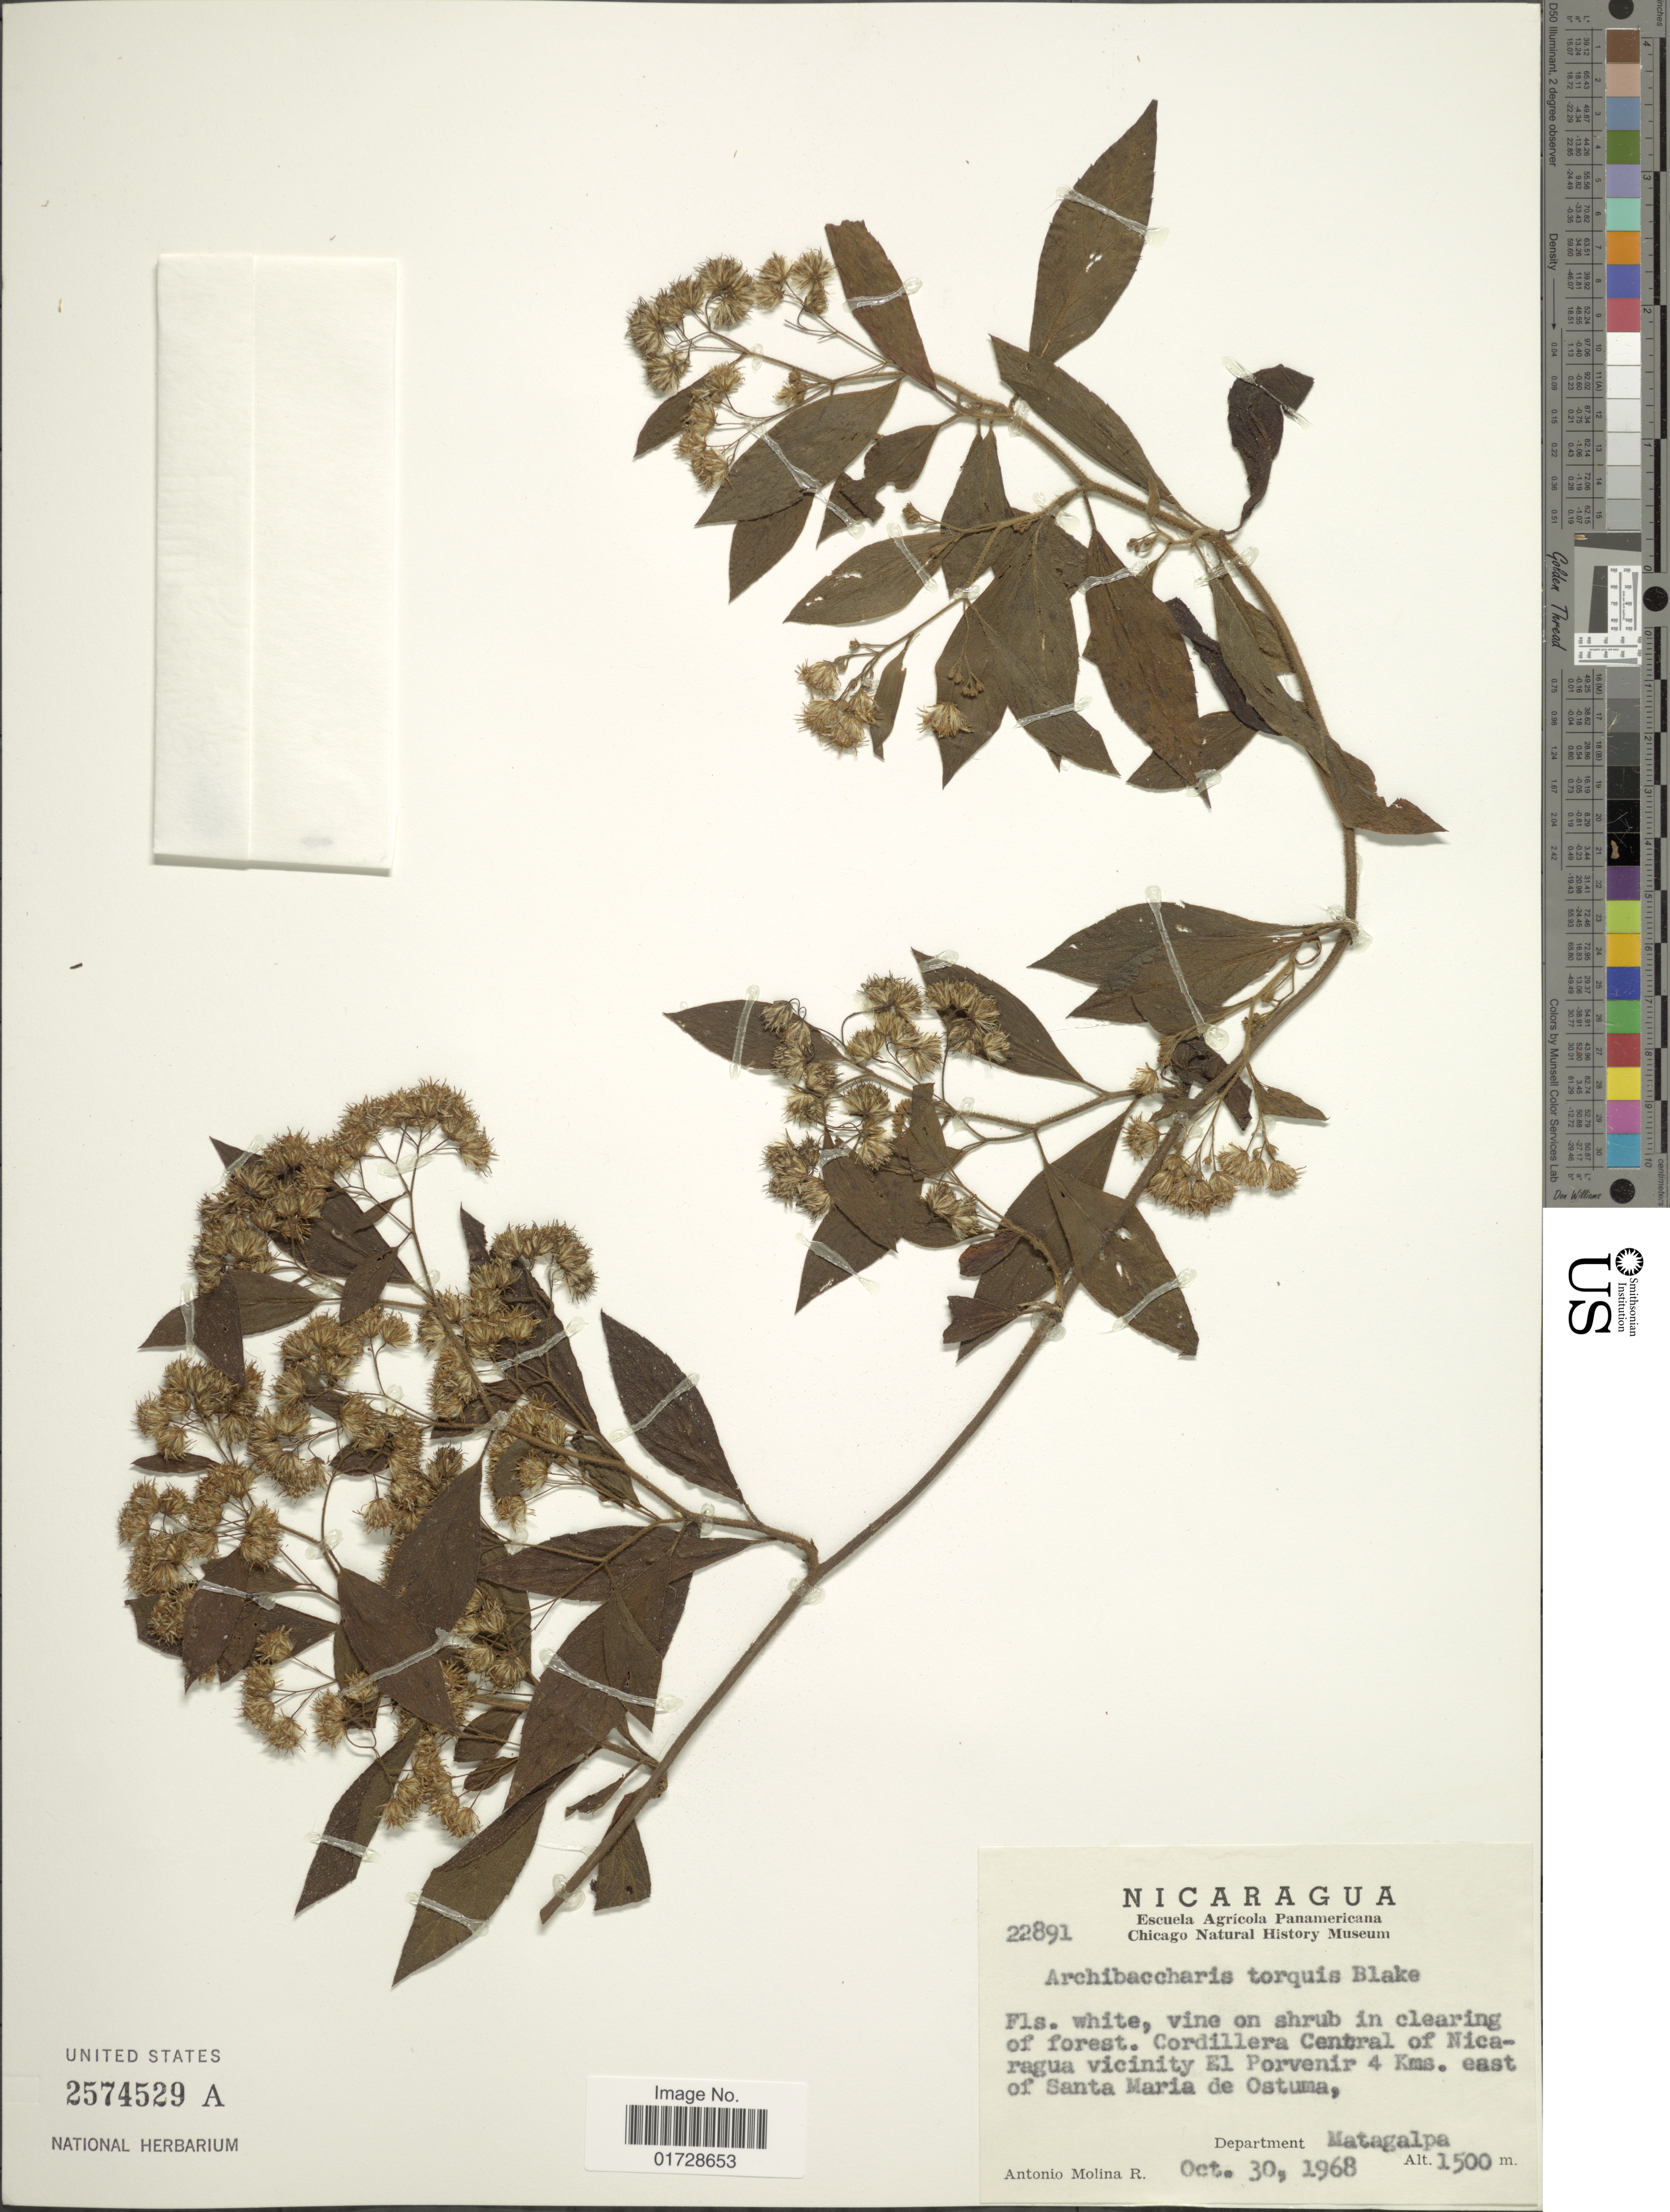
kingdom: Plantae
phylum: Tracheophyta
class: Magnoliopsida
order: Asterales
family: Asteraceae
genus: Archibaccharis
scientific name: Archibaccharis schiedeana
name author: (Benth.) J.D. Jacks.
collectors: A. Molina R.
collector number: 22891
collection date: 1968-10-30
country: Nicaragua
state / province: Matagalpa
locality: Cordillera Central of Nicaragua, vicinity El Porvenir 4 kms east of Santa Maria de Ostuma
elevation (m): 1500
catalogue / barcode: US 2574529A